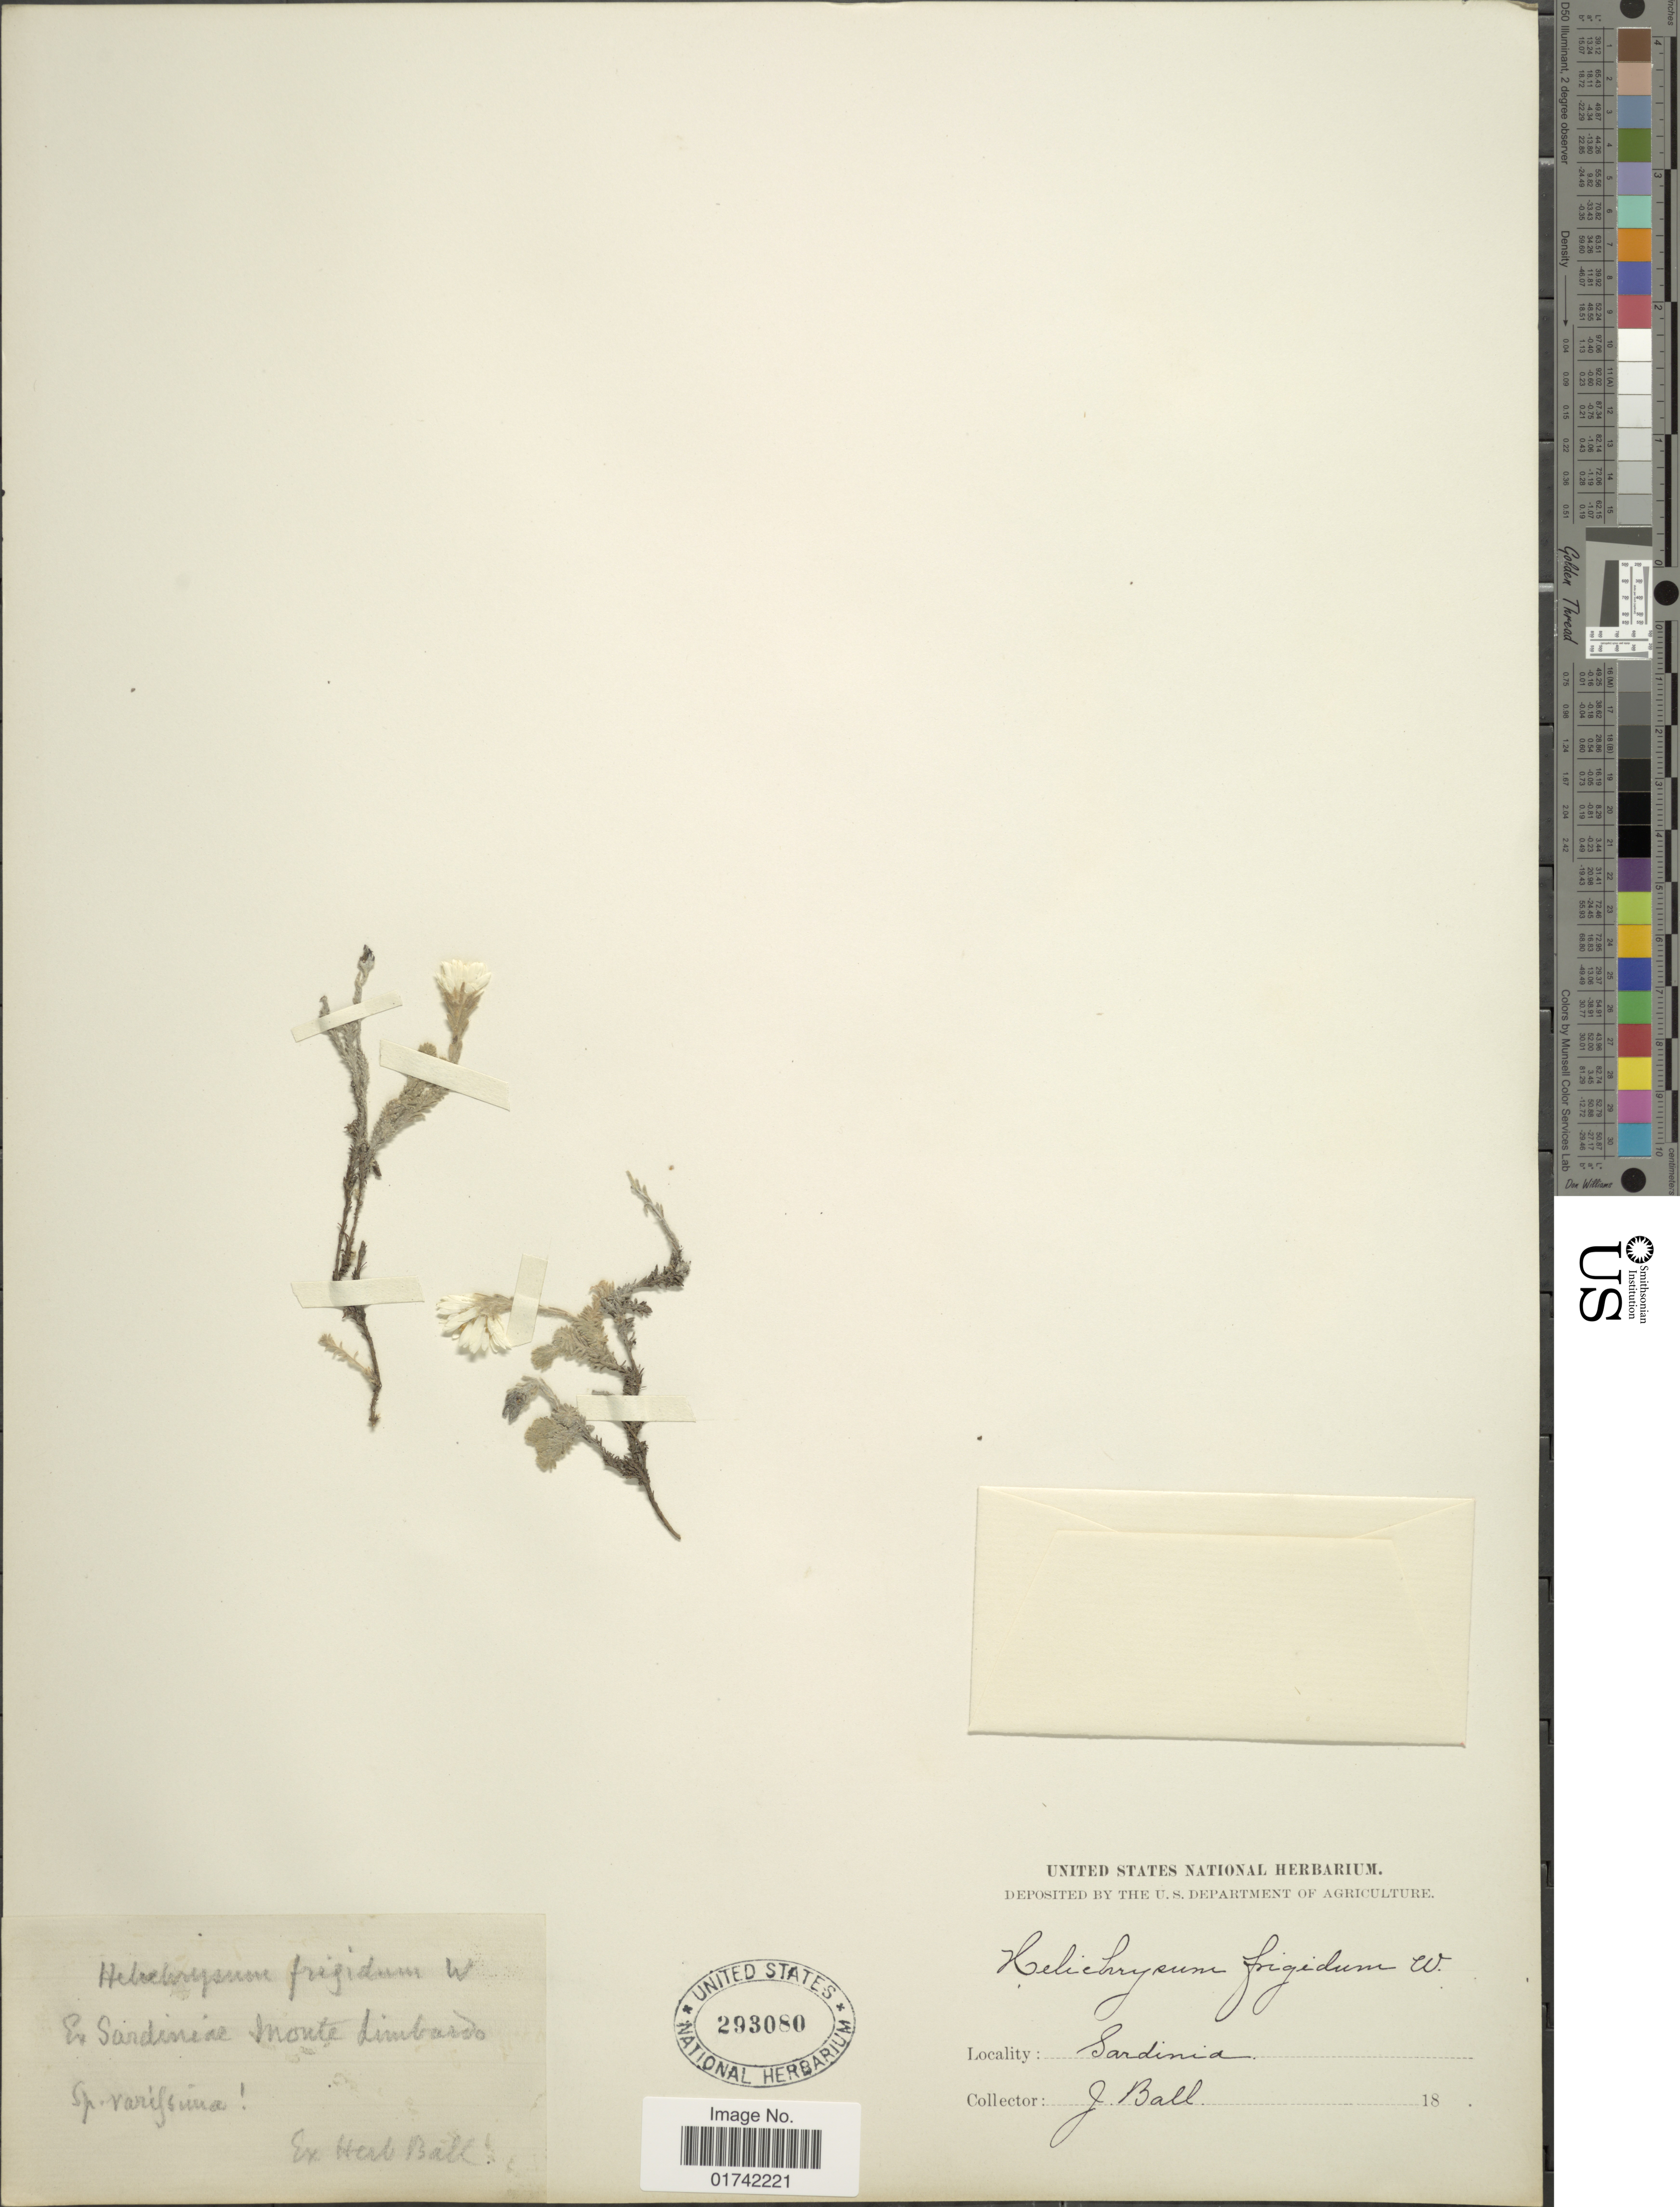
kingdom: Plantae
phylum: Tracheophyta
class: Magnoliopsida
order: Asterales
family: Asteraceae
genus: Helichrysum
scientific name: Helichrysum frigidum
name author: (Labill.) A. Cunn.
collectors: J. Ball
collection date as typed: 18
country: Italy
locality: Sardiniae monte Limbardo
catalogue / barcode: US 293080